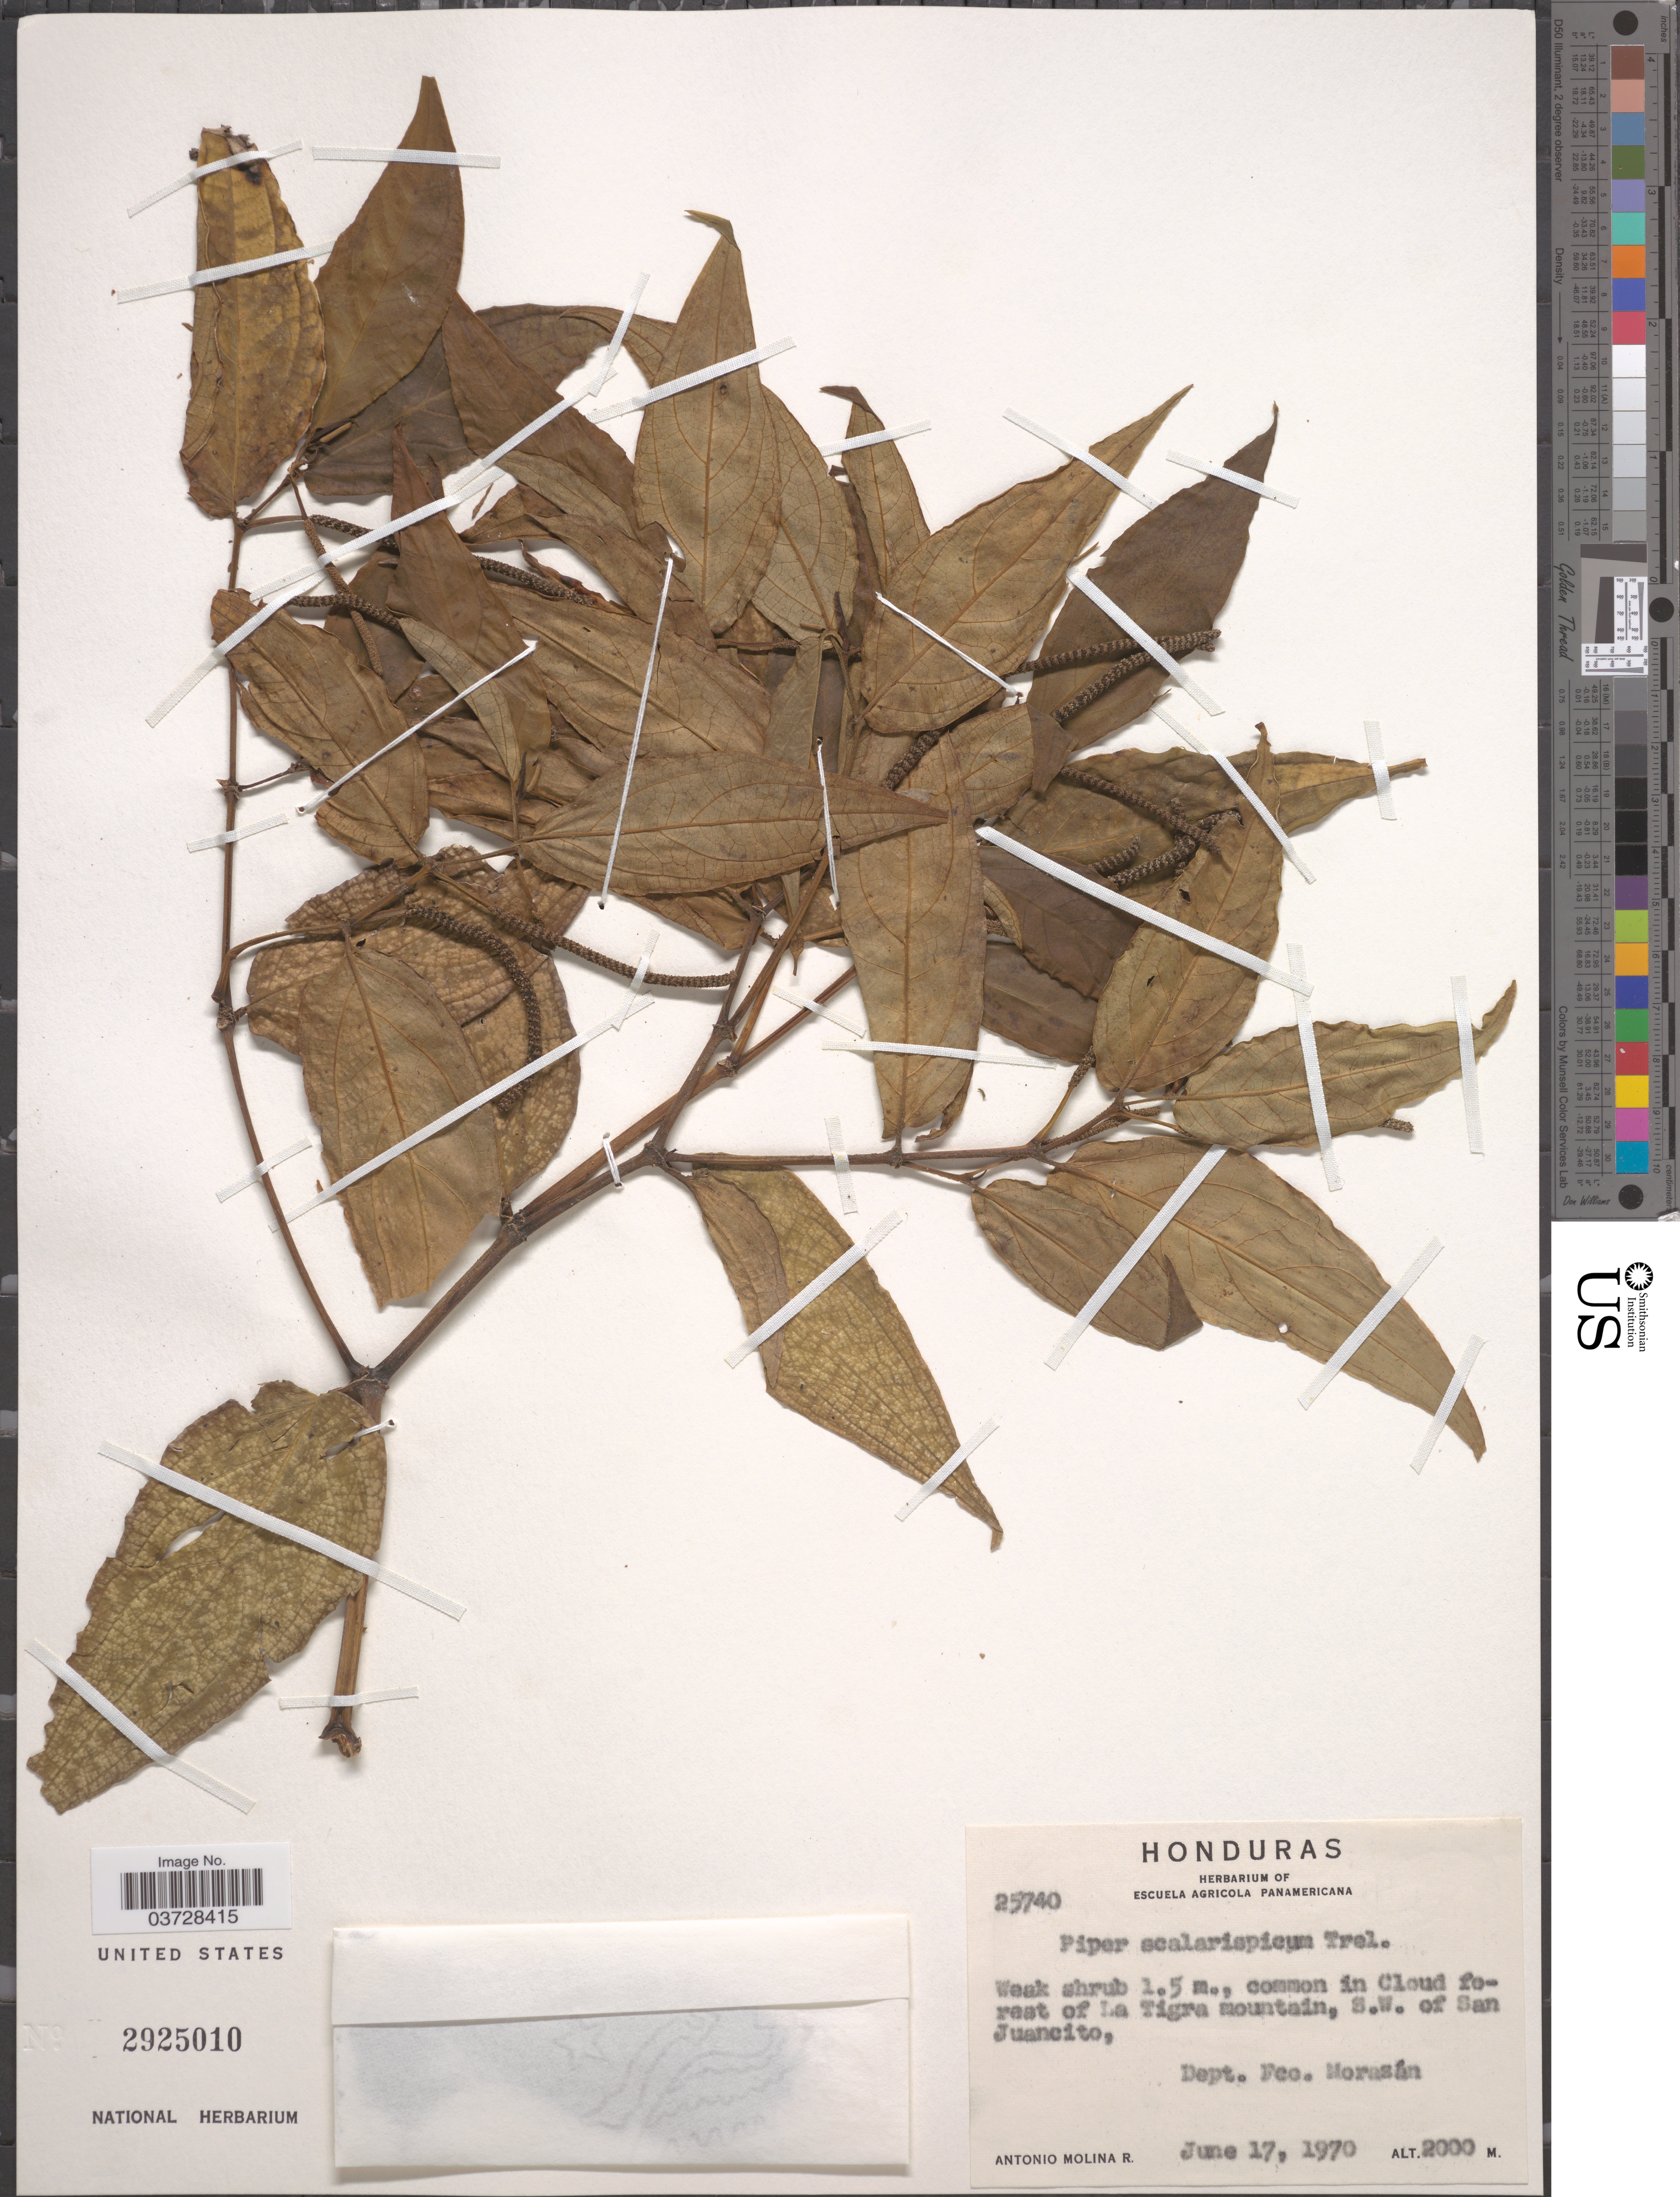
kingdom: Plantae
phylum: Tracheophyta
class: Magnoliopsida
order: Piperales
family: Piperaceae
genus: Piper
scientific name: Piper scalarispicum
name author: Trel.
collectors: A. Molina R.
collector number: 25740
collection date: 1970-06-17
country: Honduras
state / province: Fco. Morazán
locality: Cloud forest of La Tigra mountain, S. W. of San Juancito, Dept. Fco. Morazán.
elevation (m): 2000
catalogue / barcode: US 2925010